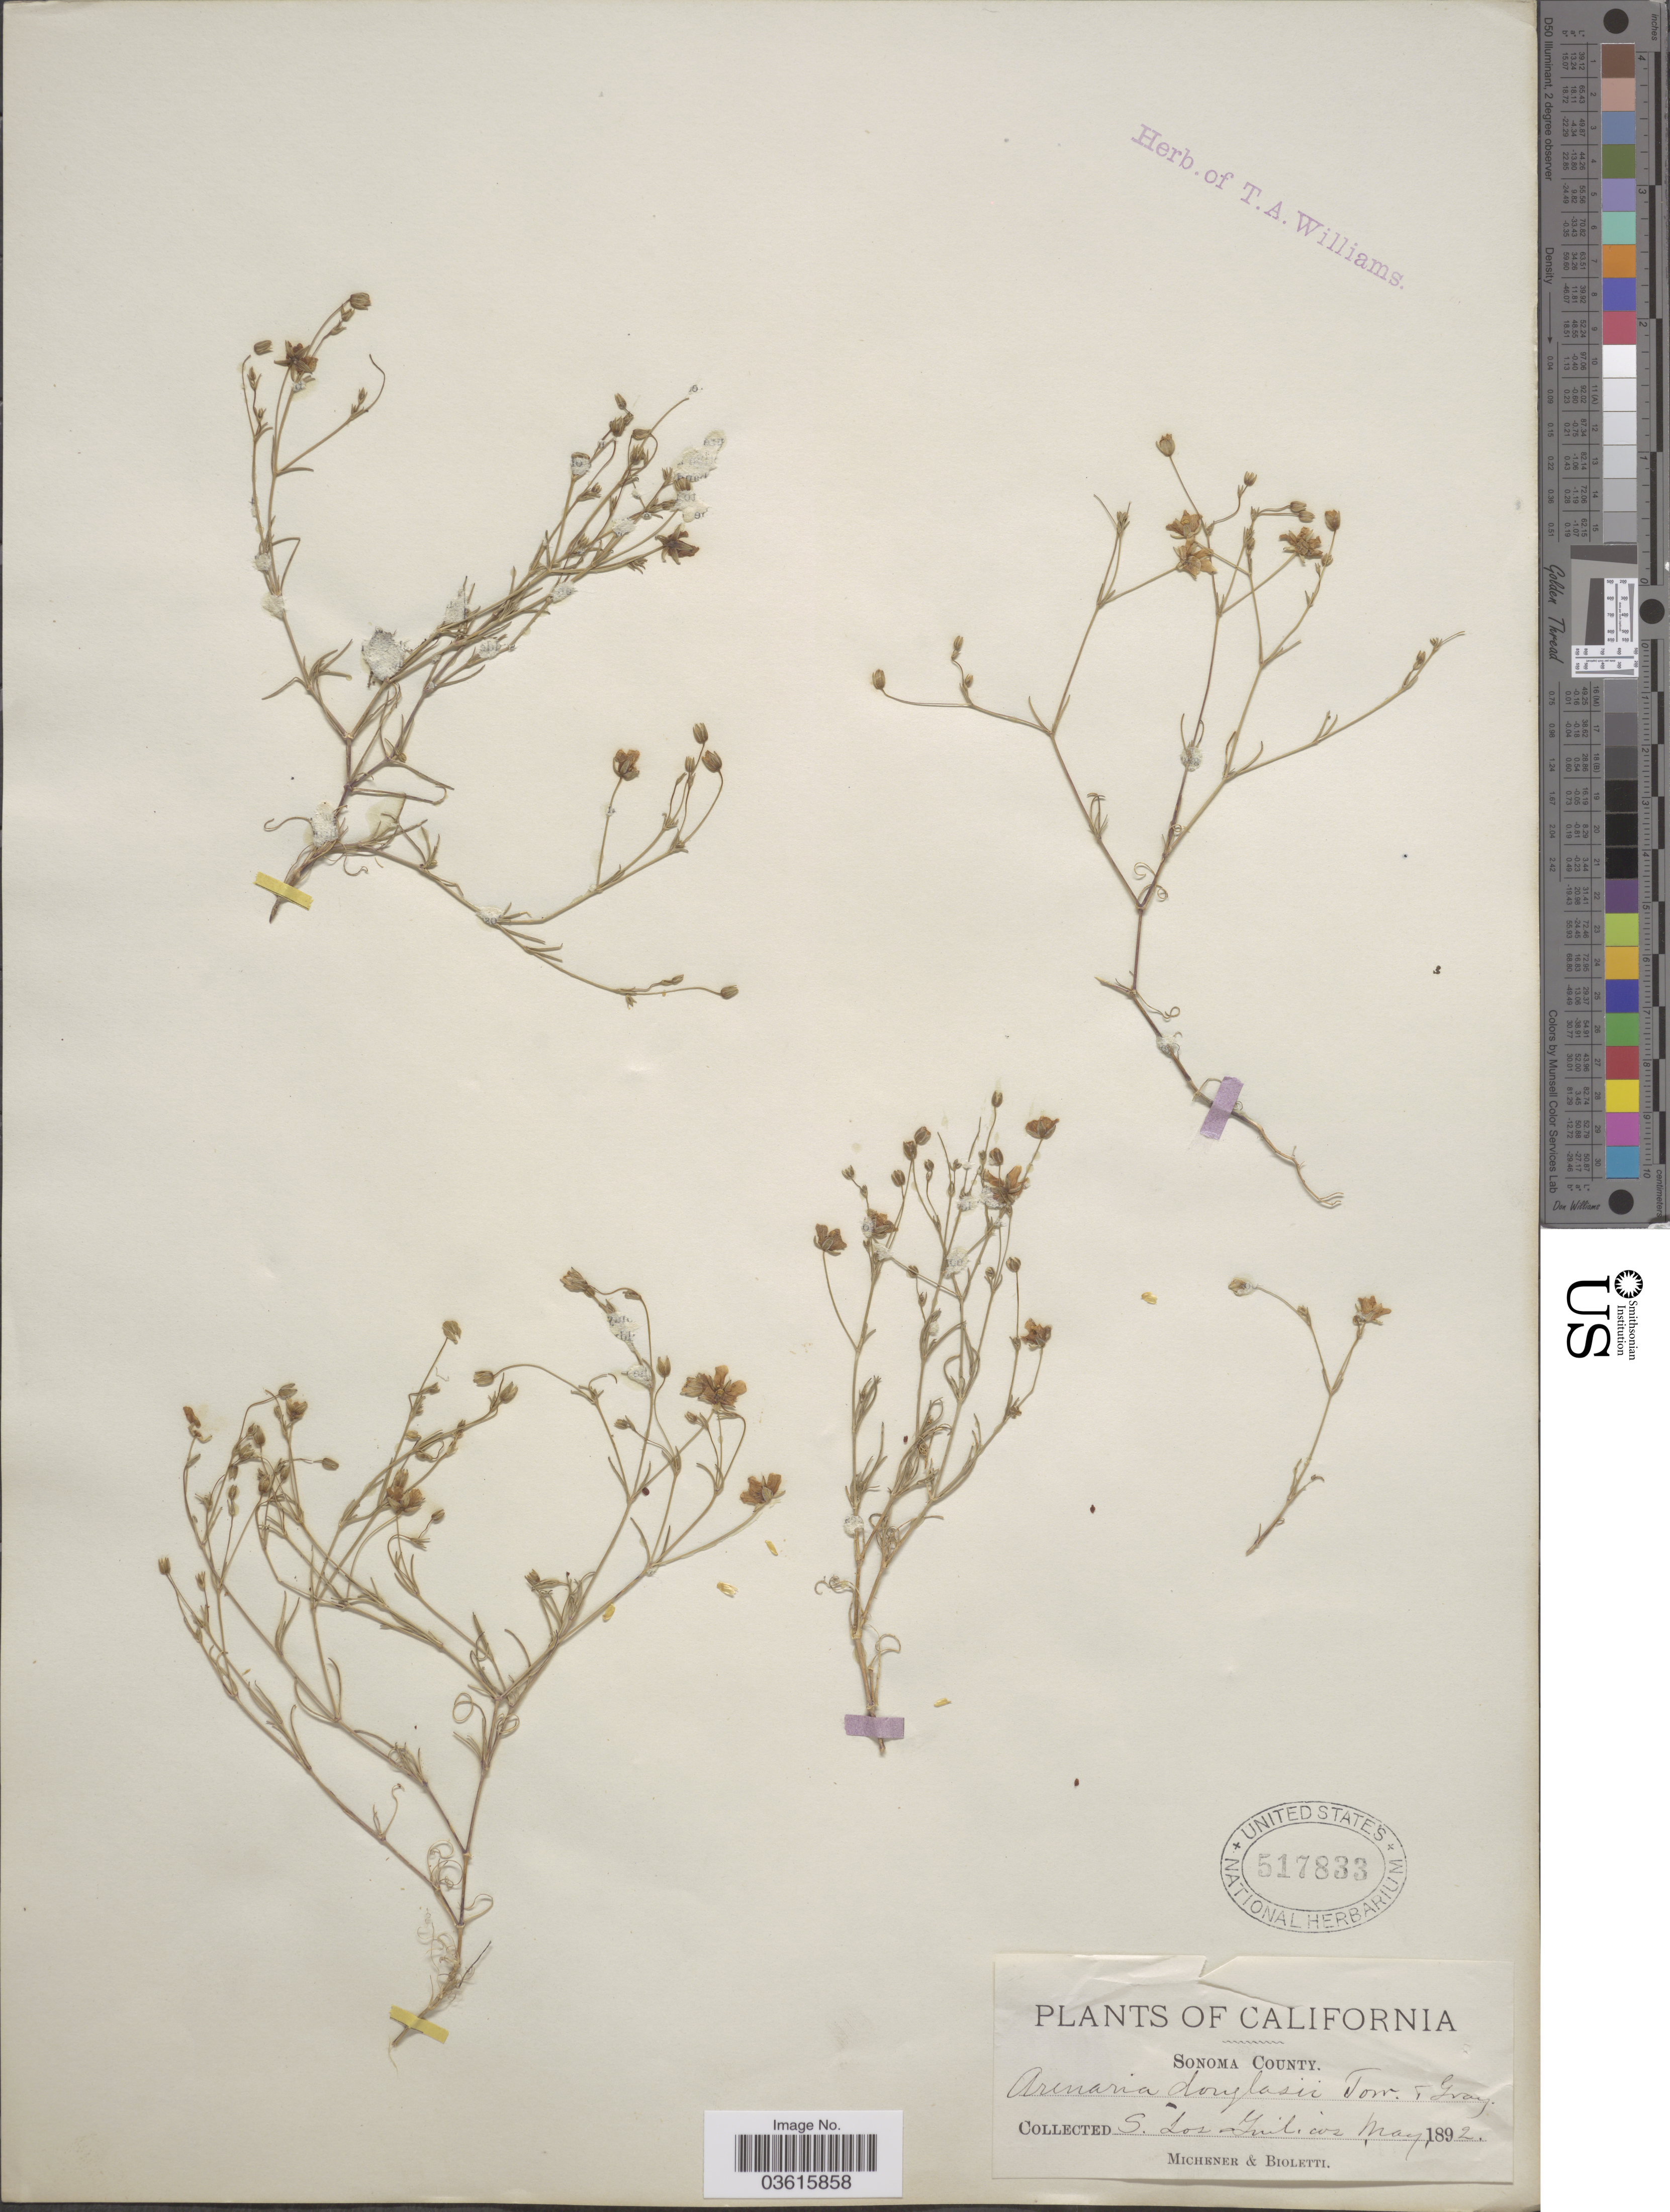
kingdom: Plantae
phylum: Tracheophyta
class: Magnoliopsida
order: Caryophyllales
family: Caryophyllaceae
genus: Minuartia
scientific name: Minuartia douglasii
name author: Mattf.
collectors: -. Michener & -- Bioletti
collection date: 1892-05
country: United States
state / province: California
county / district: Sonoma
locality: Sonoma County. S. Los Guilicos.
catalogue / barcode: US 517833